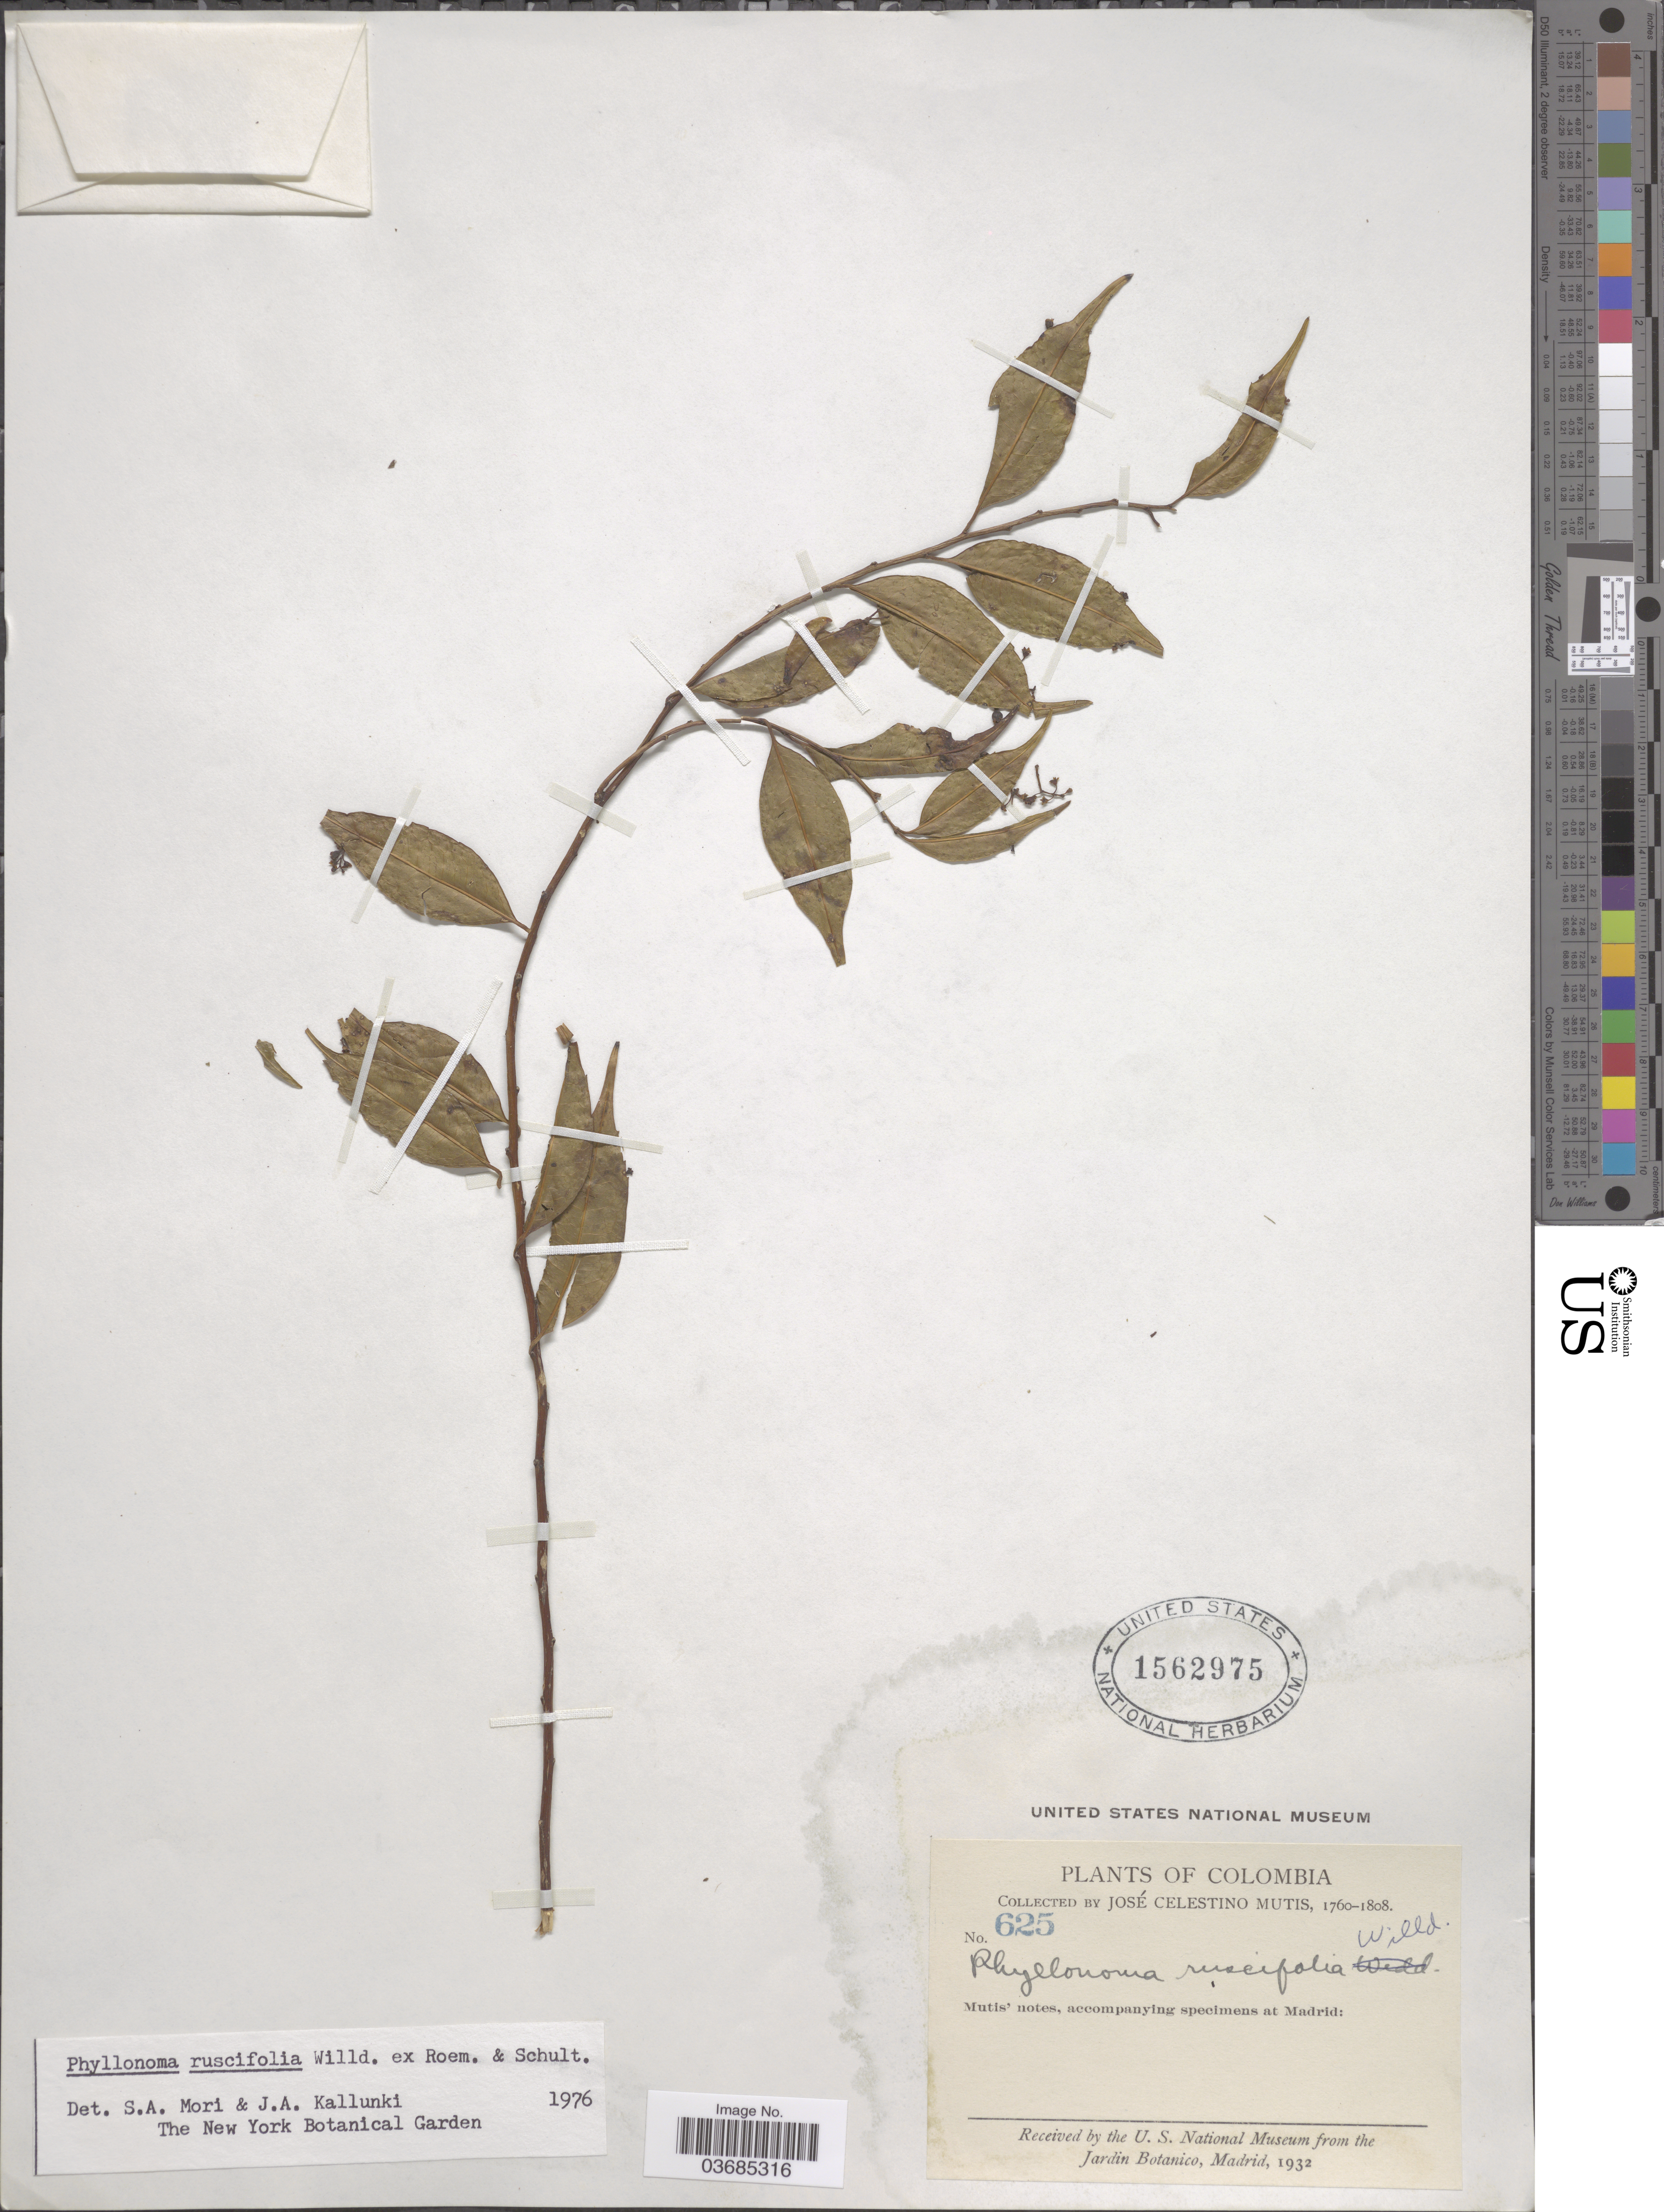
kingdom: Plantae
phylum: Tracheophyta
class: Magnoliopsida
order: Aquifoliales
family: Phyllonomaceae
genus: Phyllonoma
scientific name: Phyllonoma ruscifolia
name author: Willd. ex Schult.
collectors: J. C. B. Mutis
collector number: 625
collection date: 1760/1808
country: Colombia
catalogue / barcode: US 1562975